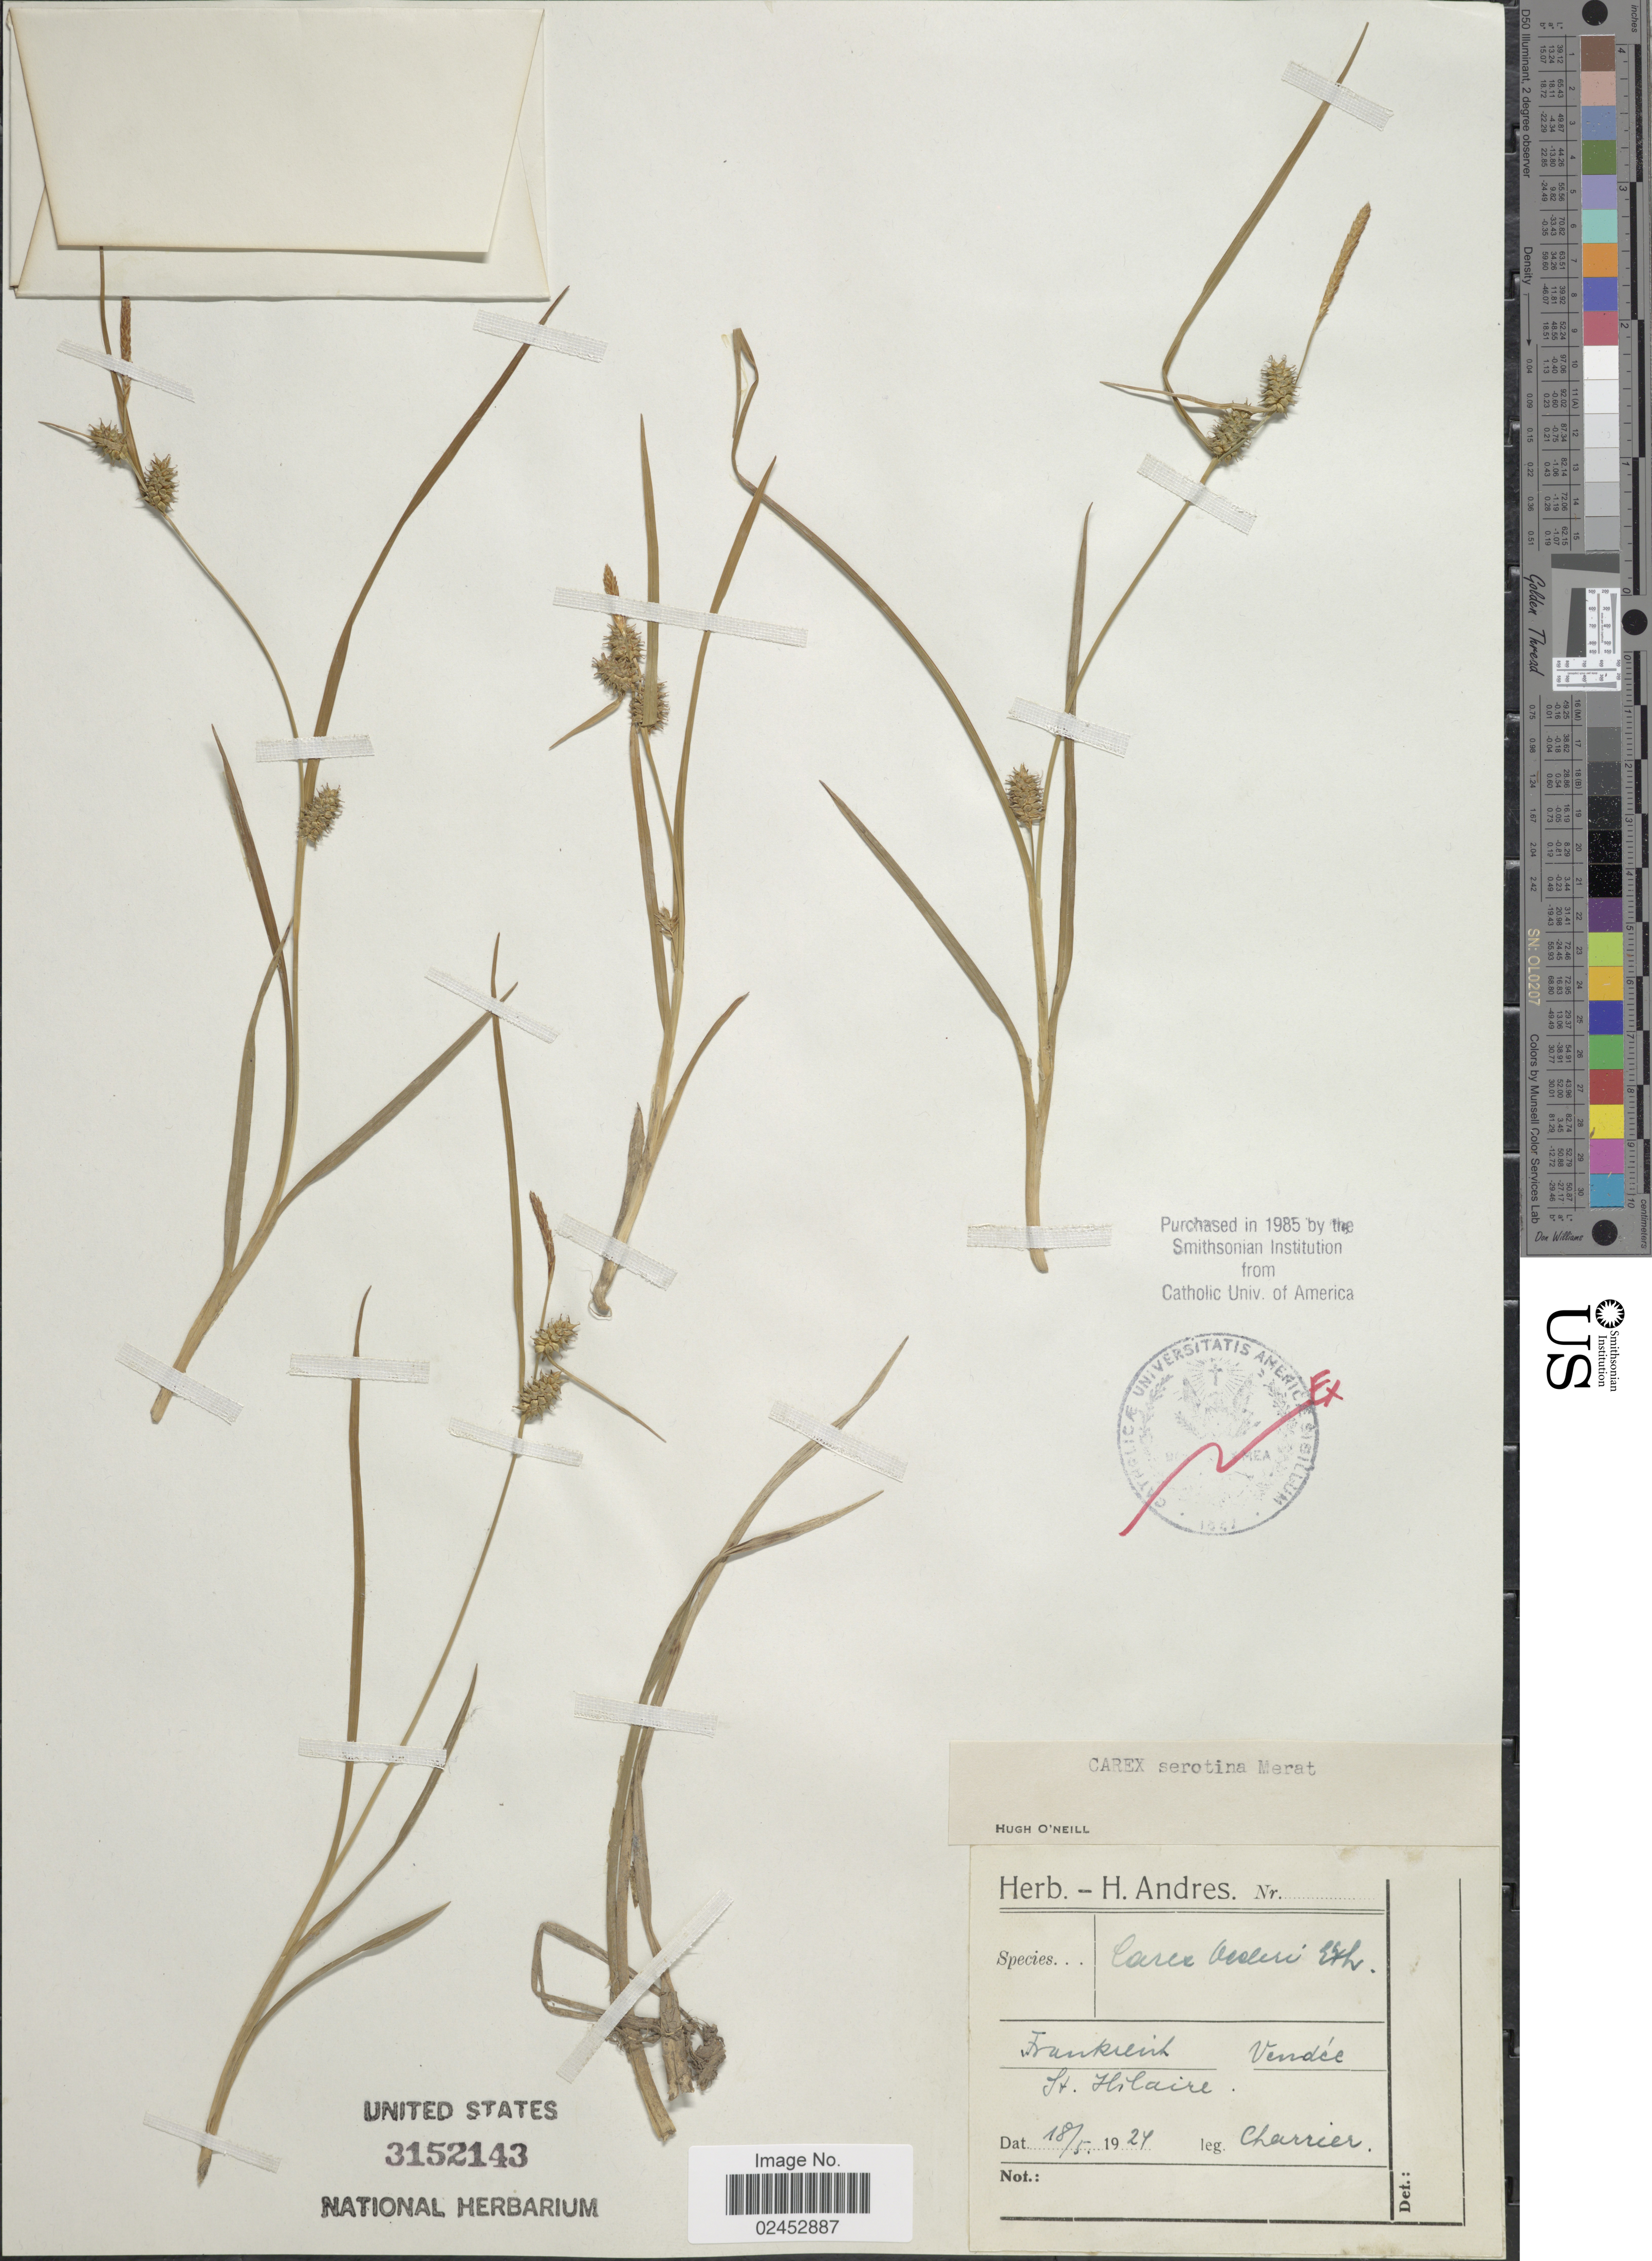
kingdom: Plantae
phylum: Tracheophyta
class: Liliopsida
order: Poales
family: Cyperaceae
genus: Carex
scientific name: Carex oederi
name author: Retz.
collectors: Charrier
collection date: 1927-05-18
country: France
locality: Frankreich, Vendie [interpreted], St. Hilaire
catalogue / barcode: US 3152143